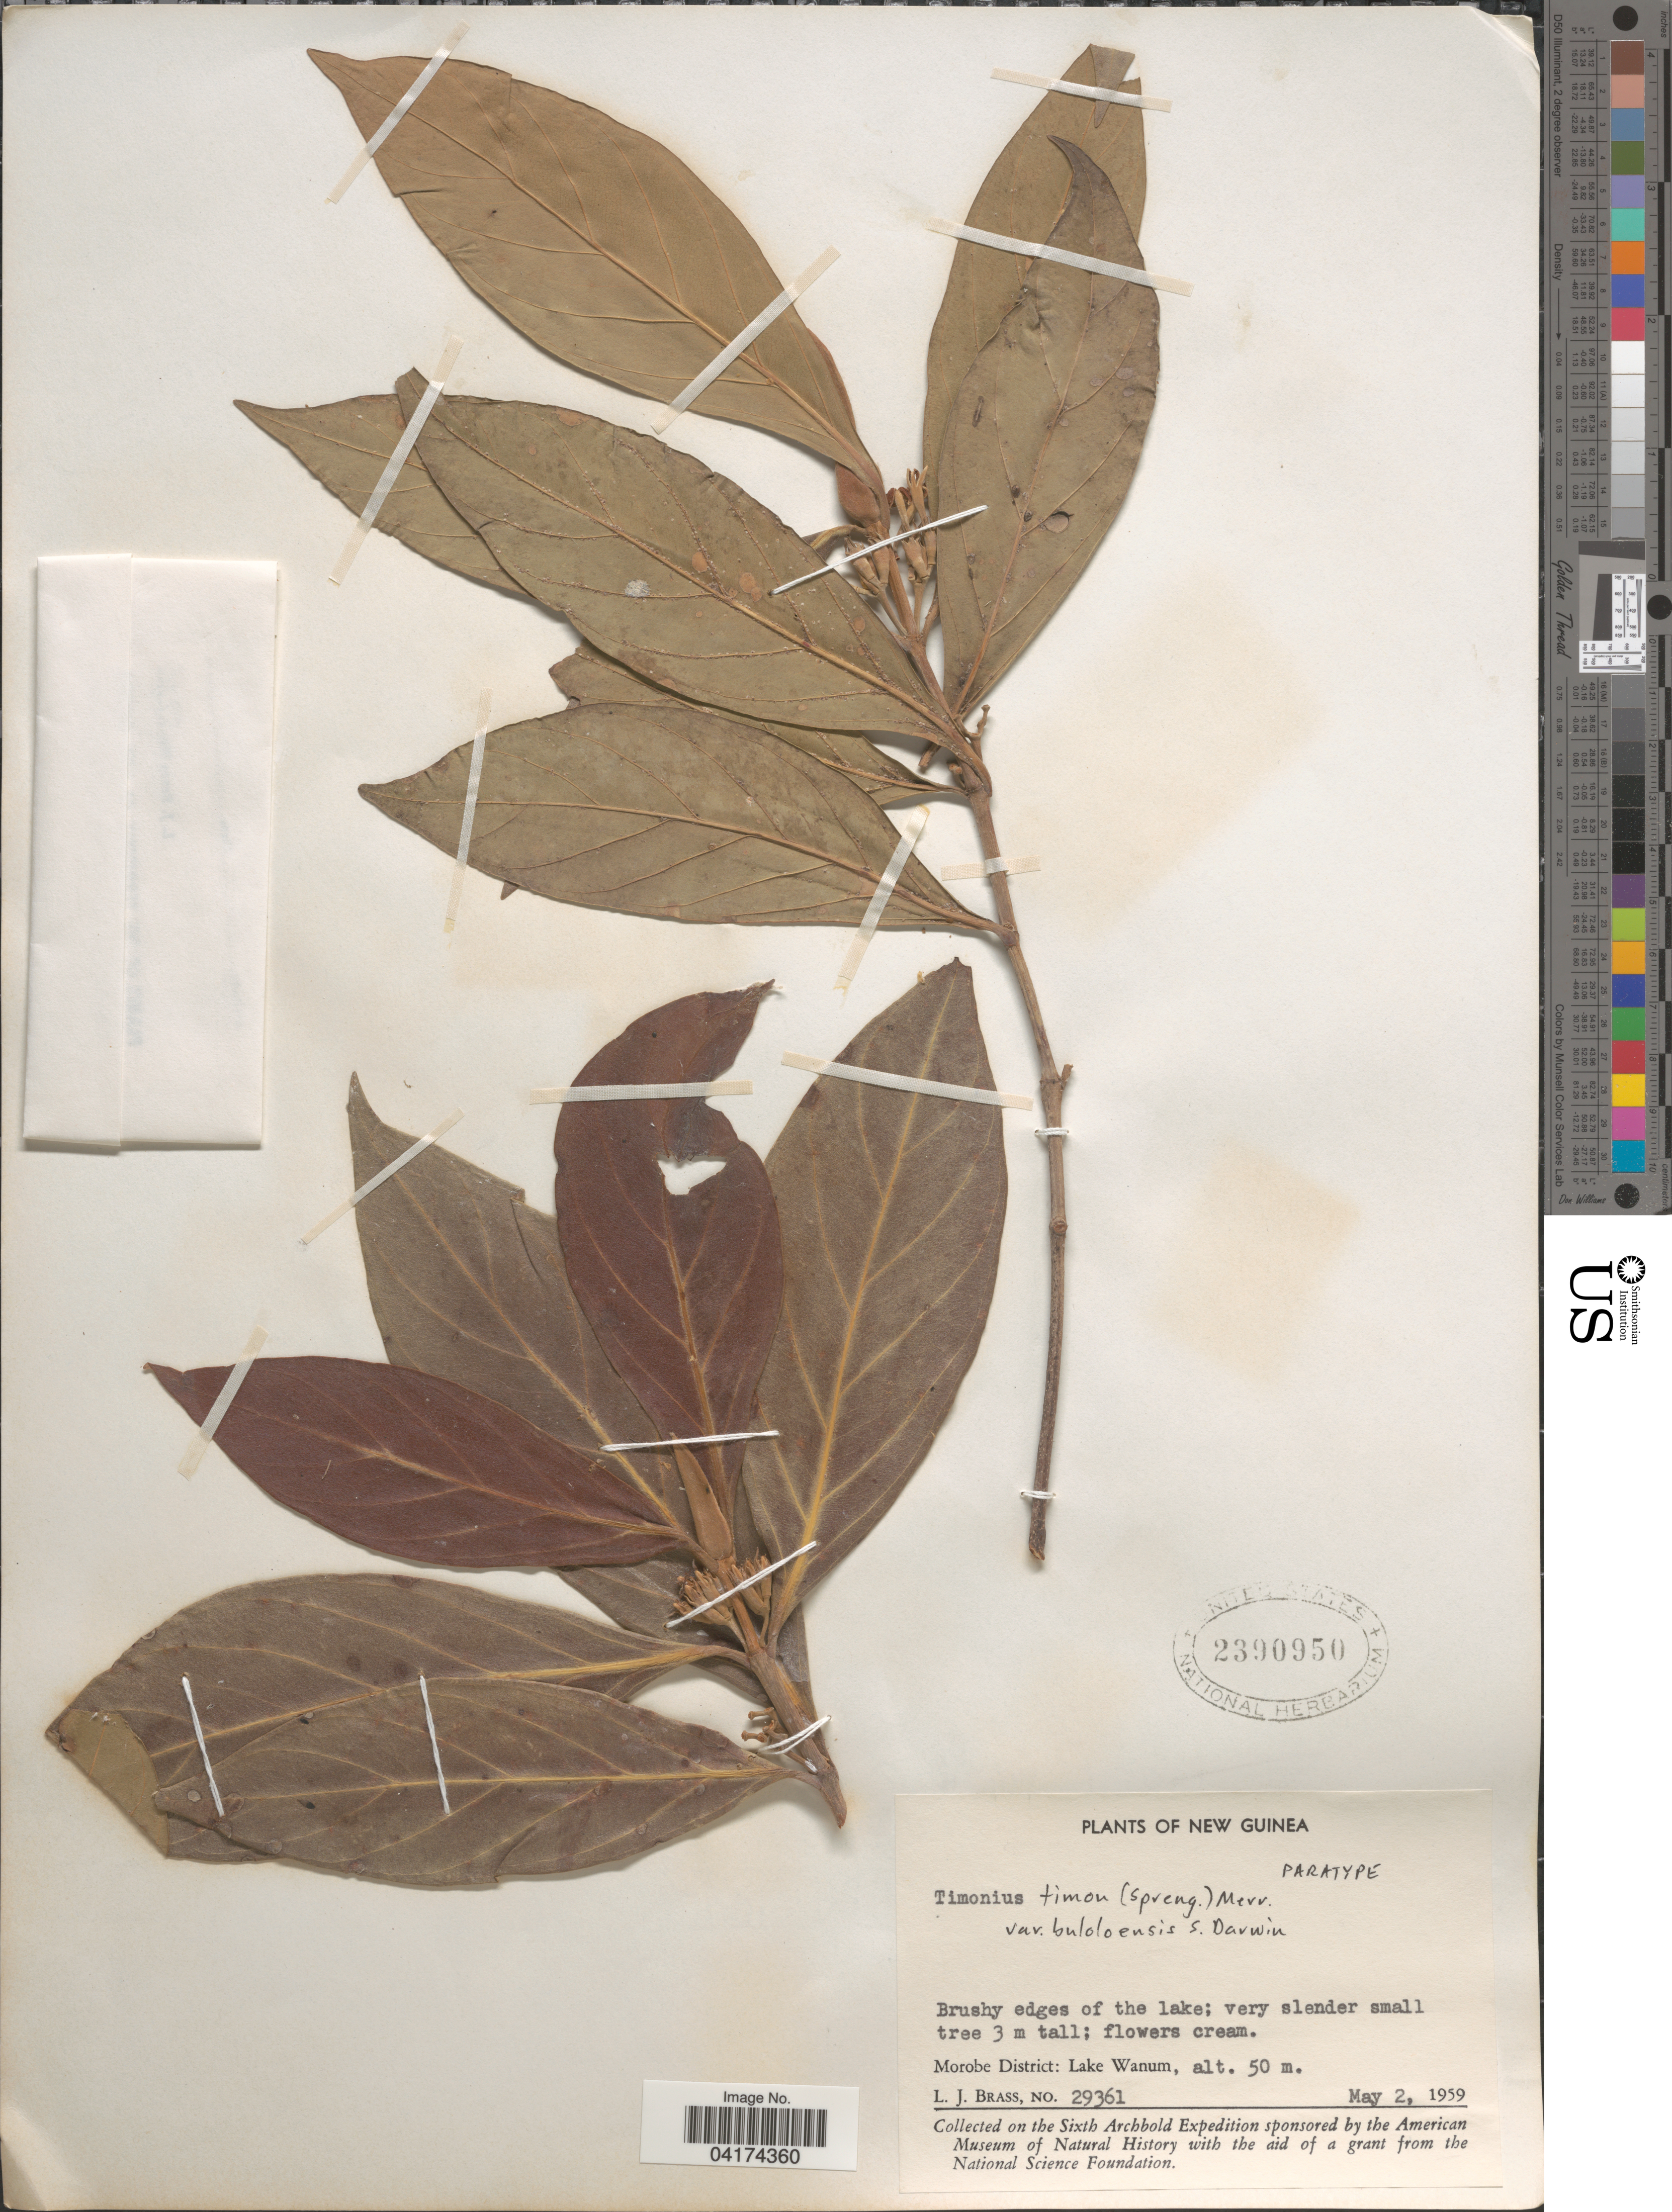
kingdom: Plantae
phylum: Tracheophyta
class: Magnoliopsida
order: Gentianales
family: Rubiaceae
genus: Timonius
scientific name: Timonius timon var. buloloensis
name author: S.P. Darwin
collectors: L. J. Brass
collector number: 29361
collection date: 1959-05-02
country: Papua New Guinea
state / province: Morobe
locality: New Guinea. Brushy edges of the lake. Morobe District: Lake Wanum. The Sixth Archbold Expedition.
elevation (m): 50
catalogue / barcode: US 2390950